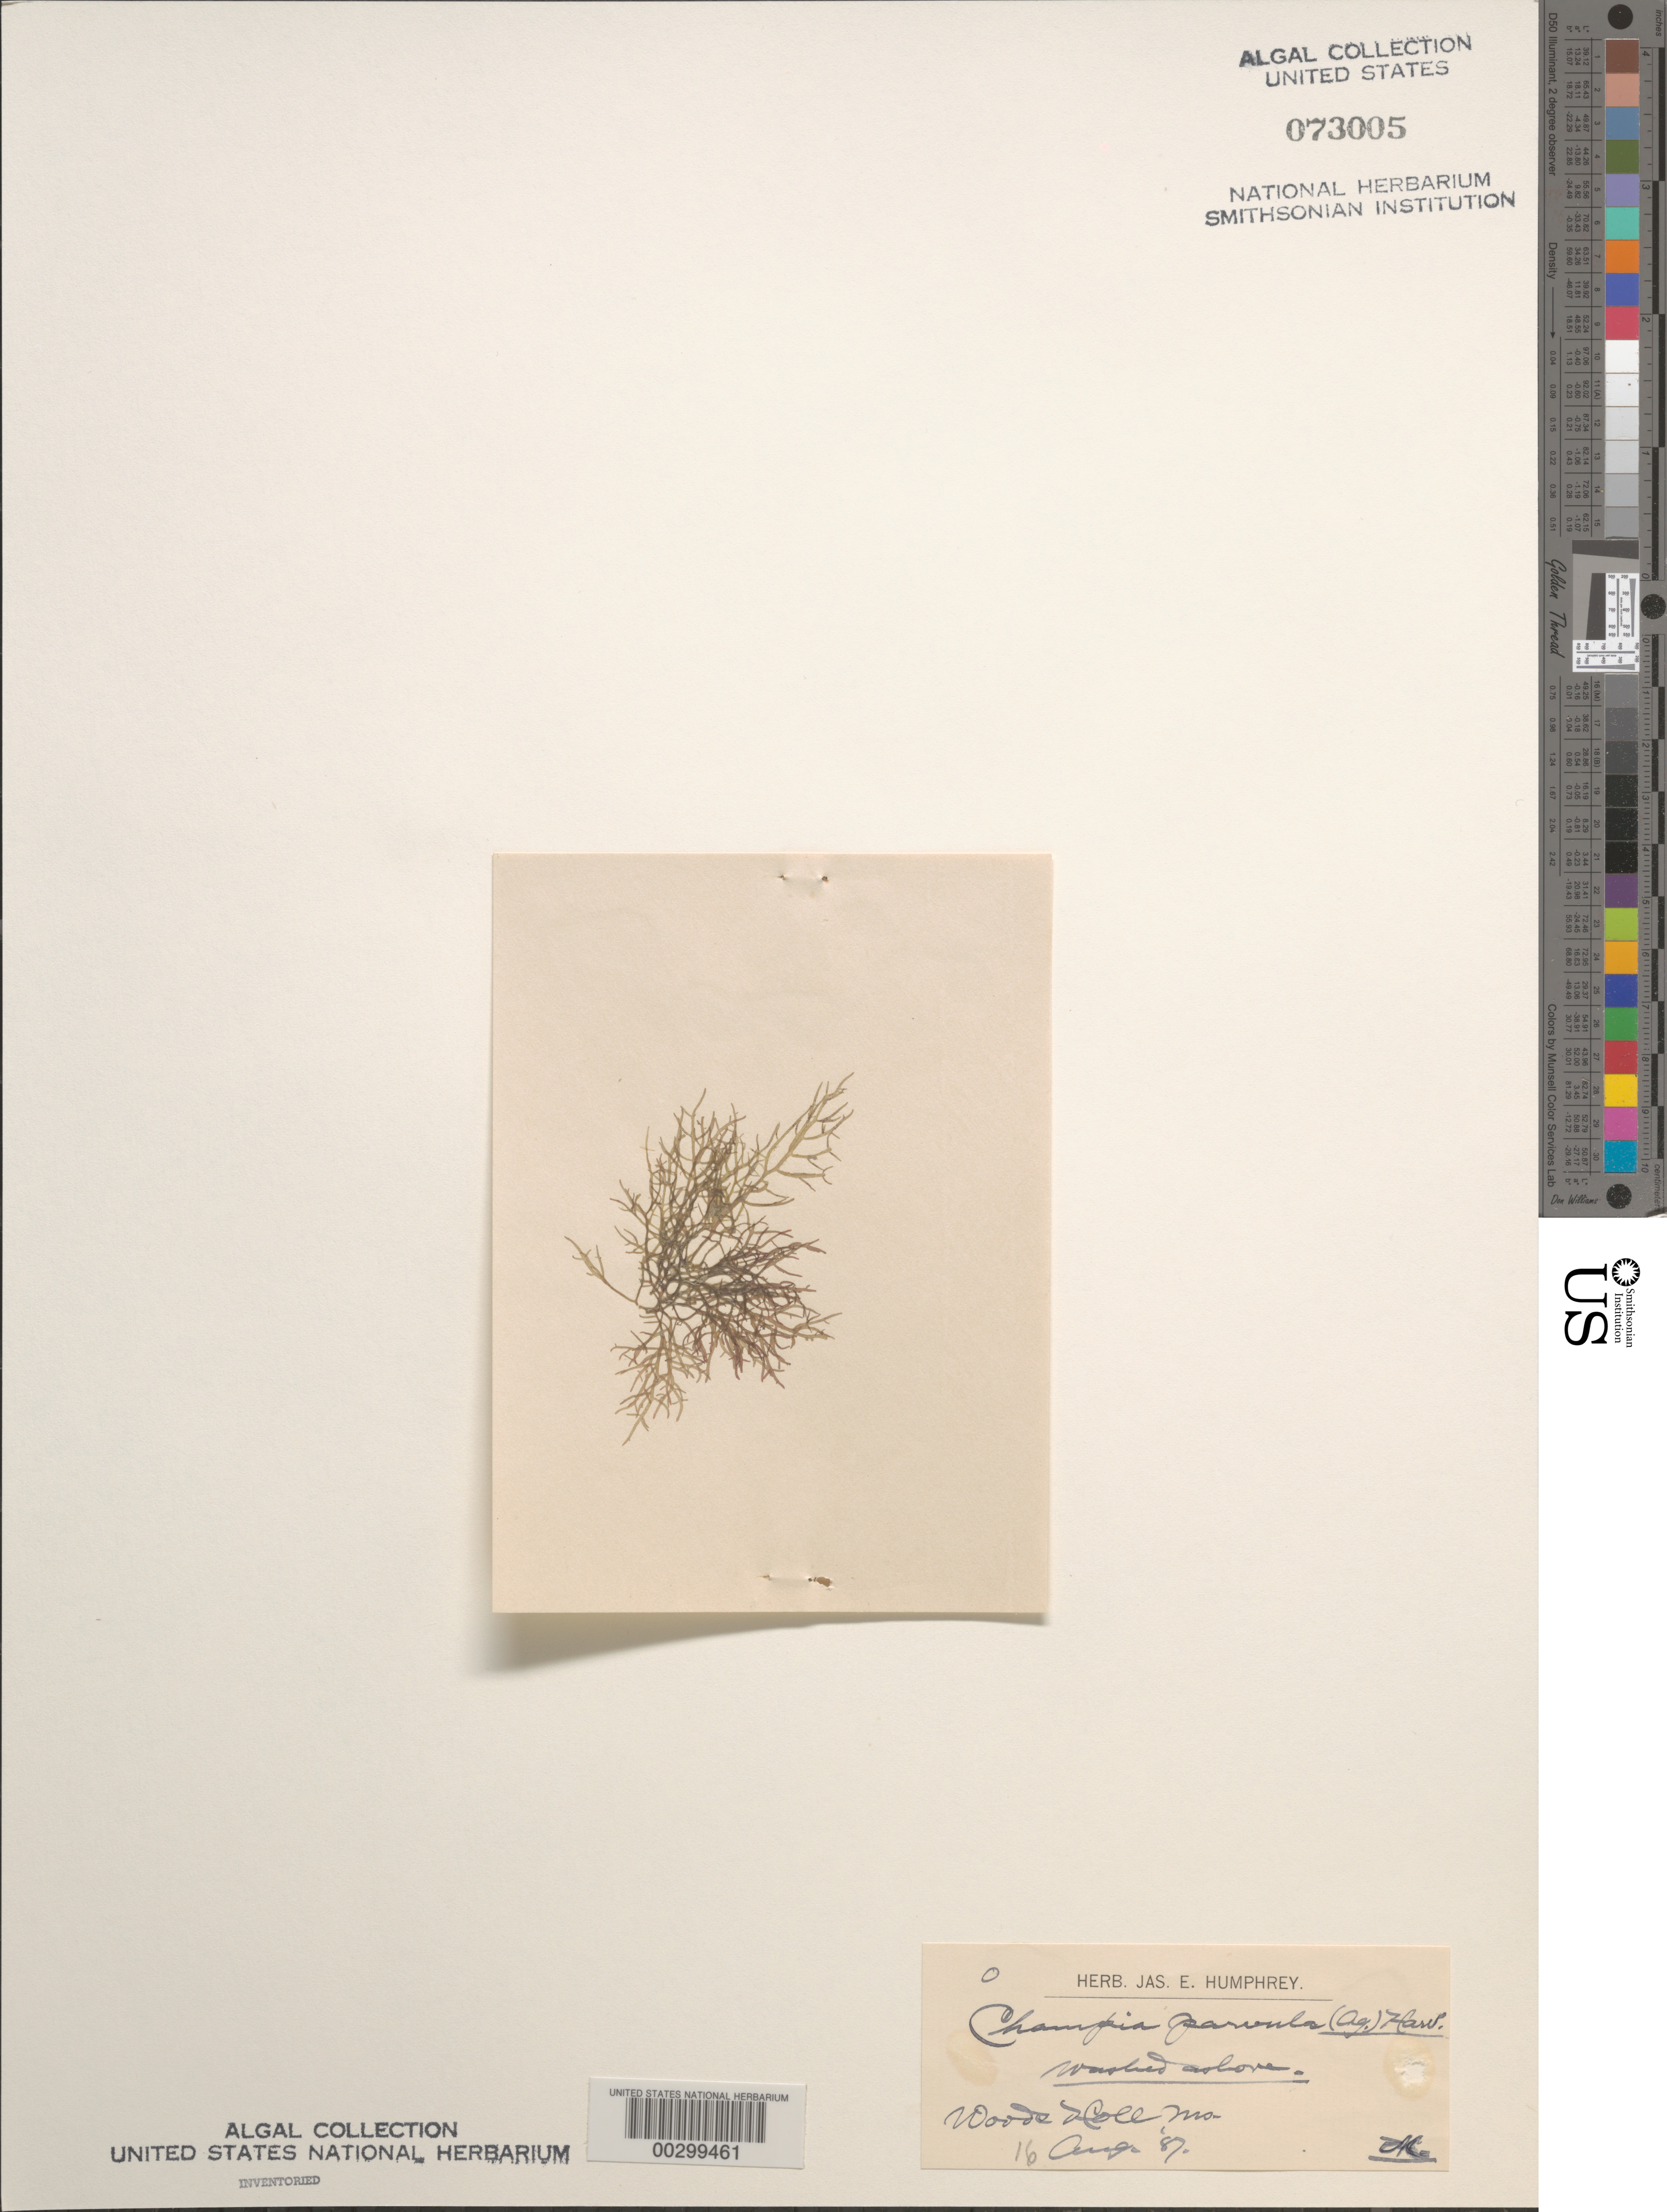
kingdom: Plantae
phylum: Rhodophyta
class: Florideophyceae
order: Rhodymeniales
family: Champiaceae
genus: Champia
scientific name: Champia parvula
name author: (C. Agardh) Harv.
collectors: J. Humphrey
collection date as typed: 16 Aug 1887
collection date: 1887-08-16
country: United States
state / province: Massachusetts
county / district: Barnstable County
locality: Woods Hole (Woods Holl)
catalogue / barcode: US 73005